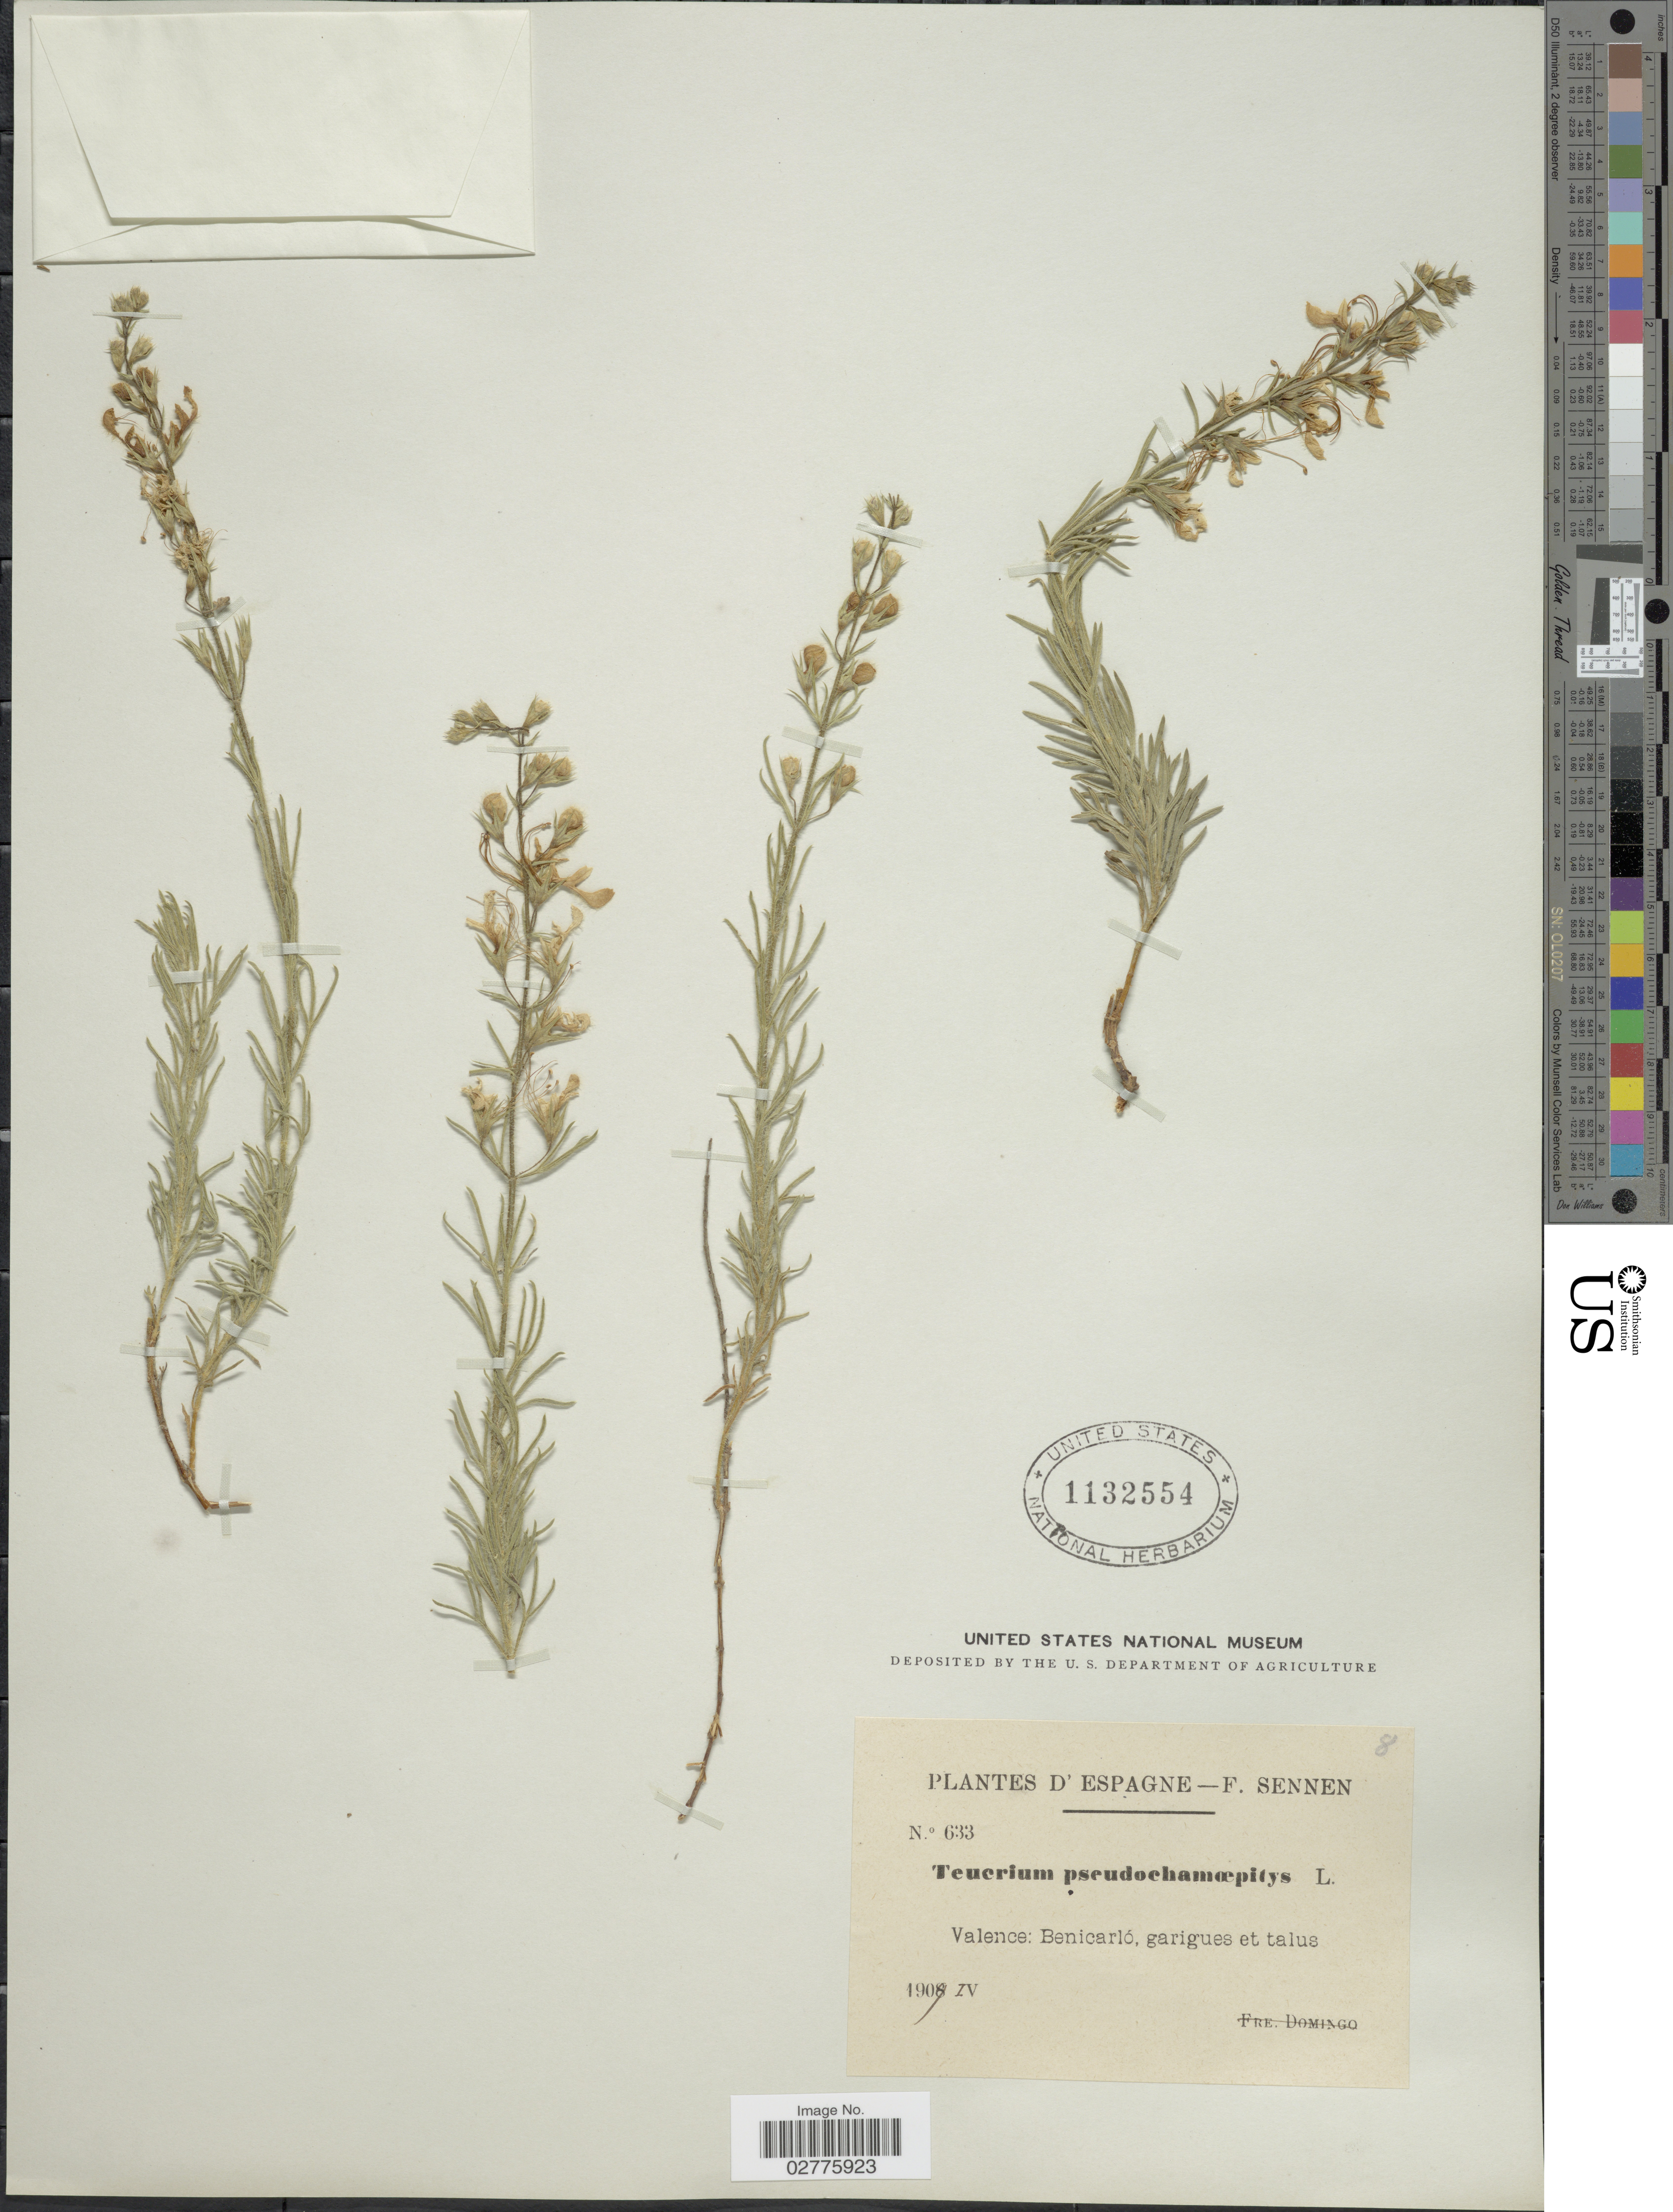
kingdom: Plantae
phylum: Tracheophyta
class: Magnoliopsida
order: Lamiales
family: Lamiaceae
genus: Teucrium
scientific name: Teucrium pseudochamaepitys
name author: L.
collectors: E. Sennen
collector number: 633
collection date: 1909-05-01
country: Spain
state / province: Valenciana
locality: D'Espagne. Valence: Benicarló, garigues et talus.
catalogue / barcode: US 1132554